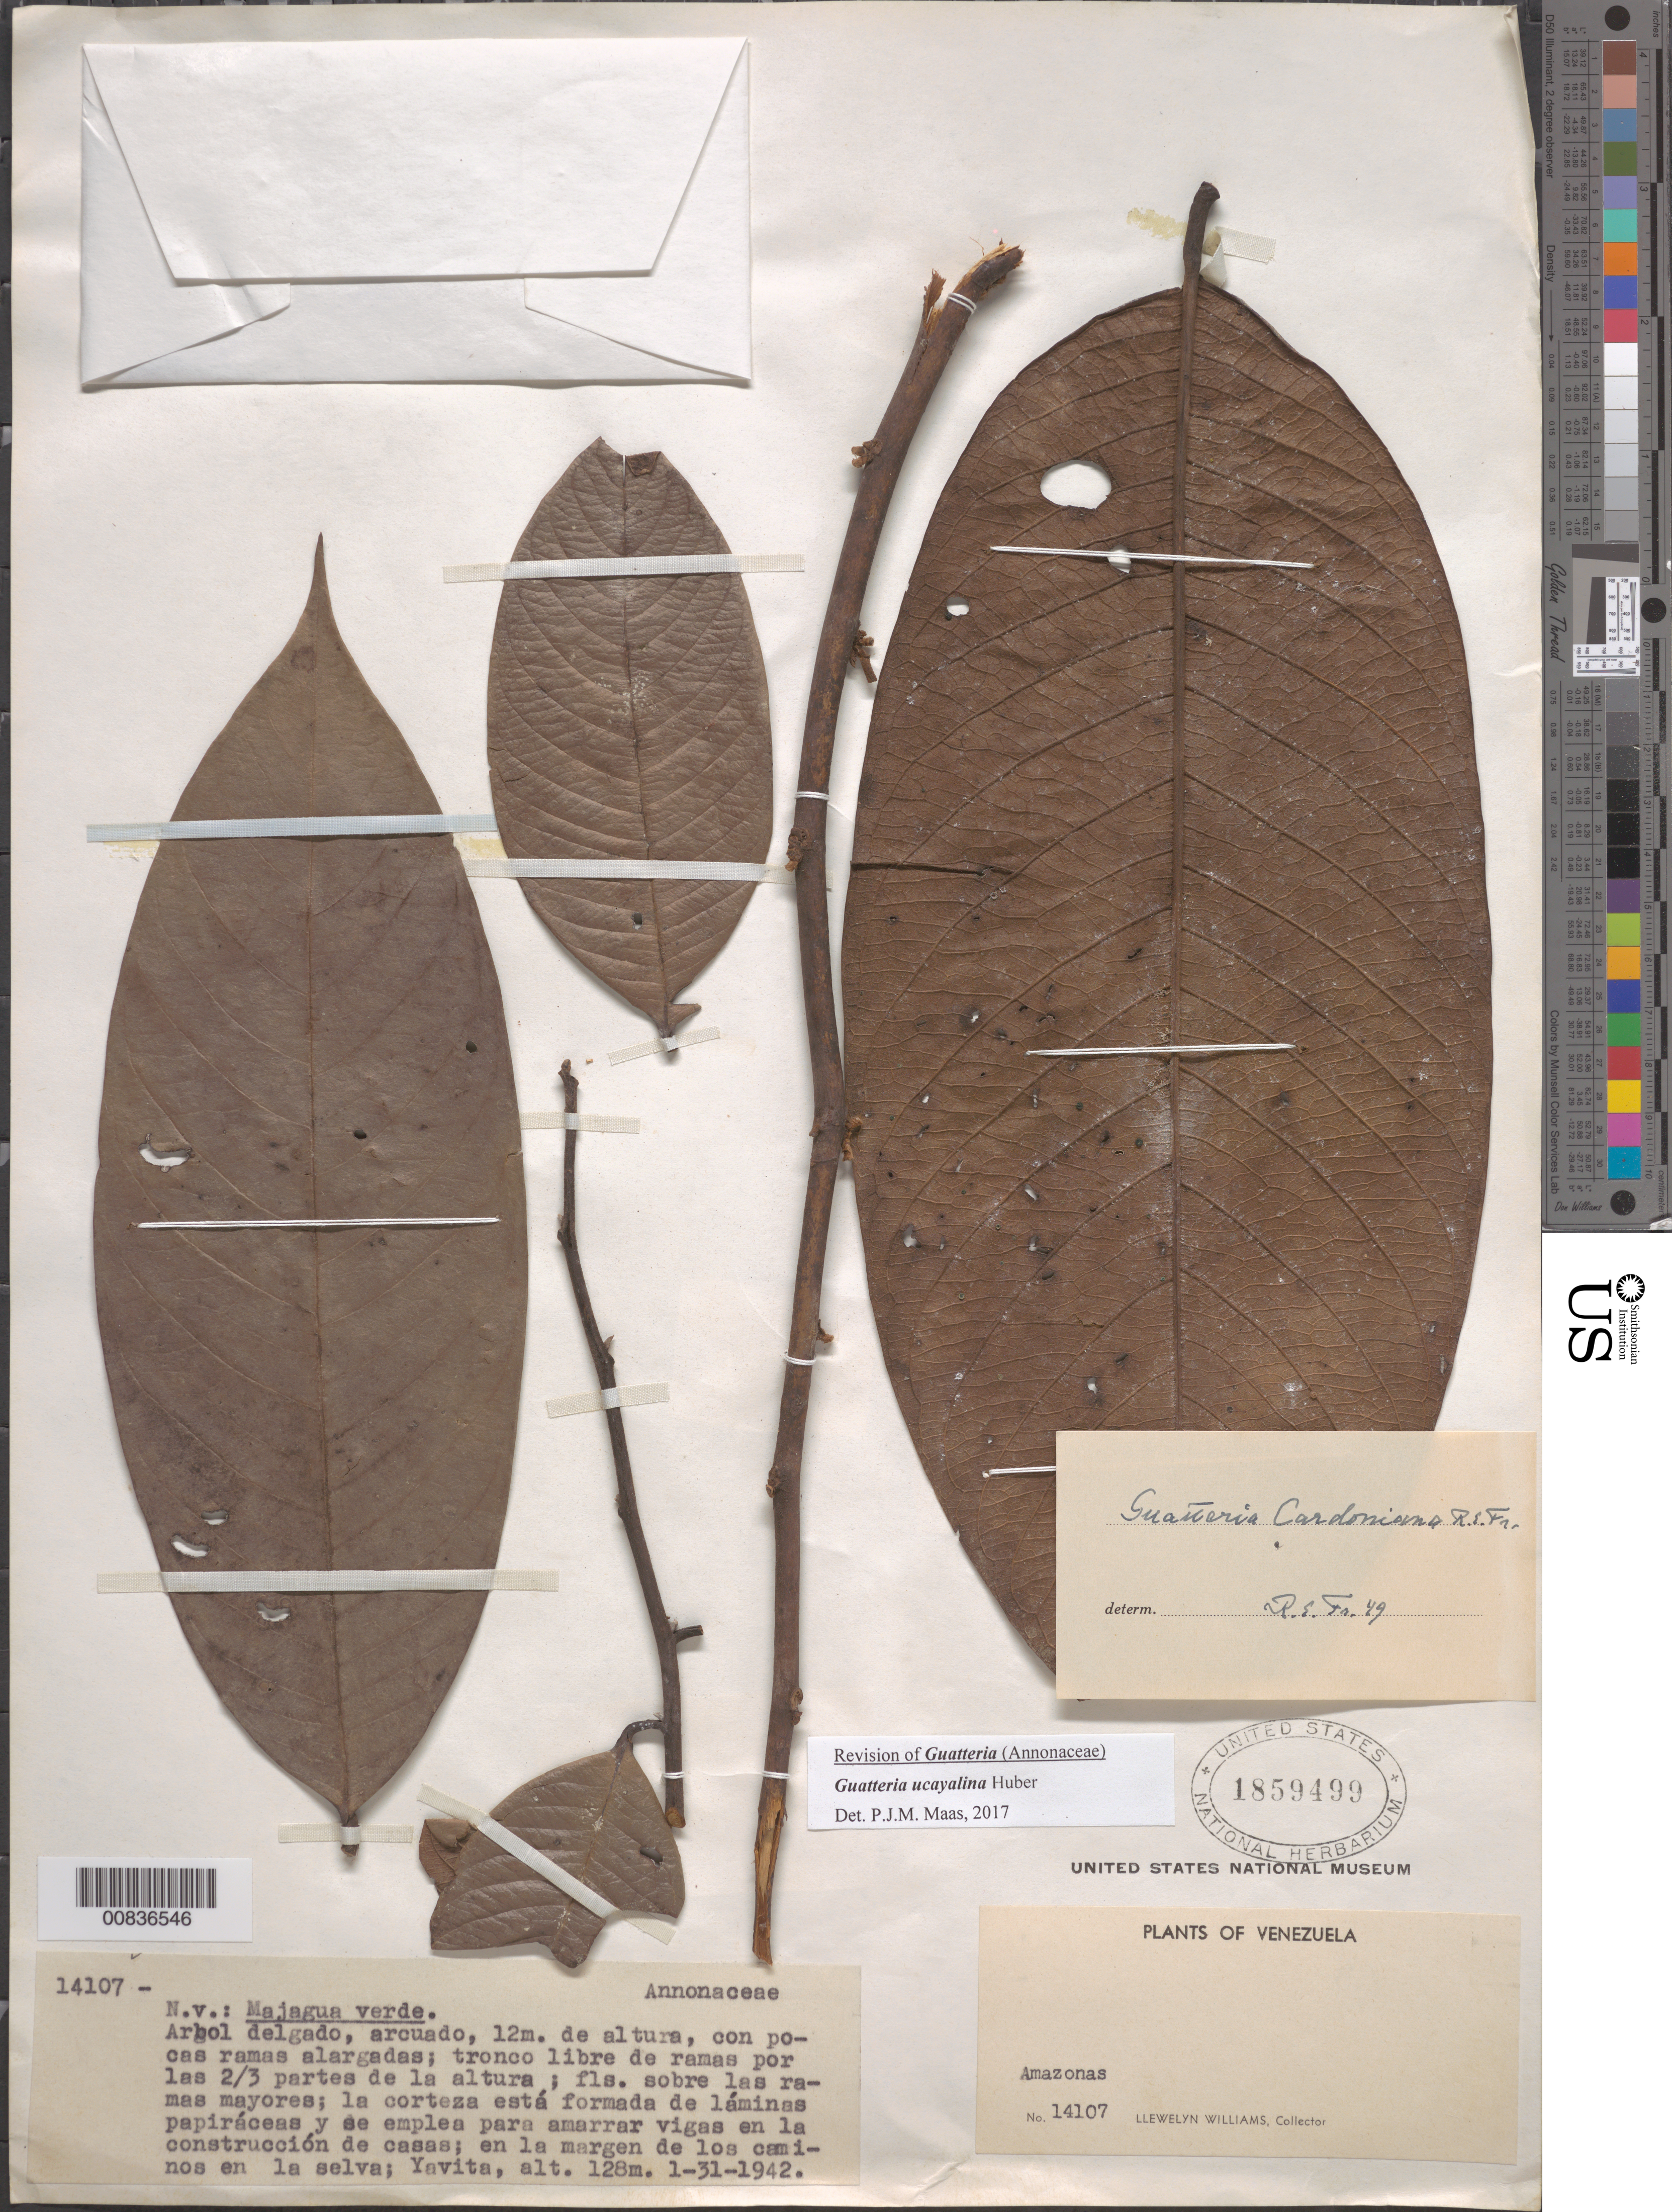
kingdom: Plantae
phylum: Tracheophyta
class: Magnoliopsida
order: Magnoliales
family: Annonaceae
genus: Guatteria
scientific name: Guatteria ucayalina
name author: Huber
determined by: Maas, Paul J.; Maas, H.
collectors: Ll. Williams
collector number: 14107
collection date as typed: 31-Jan-42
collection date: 1942-01-31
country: Venezuela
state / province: Amazonas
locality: Yavita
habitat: Edge of road in woods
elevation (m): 128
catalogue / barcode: US 1859499